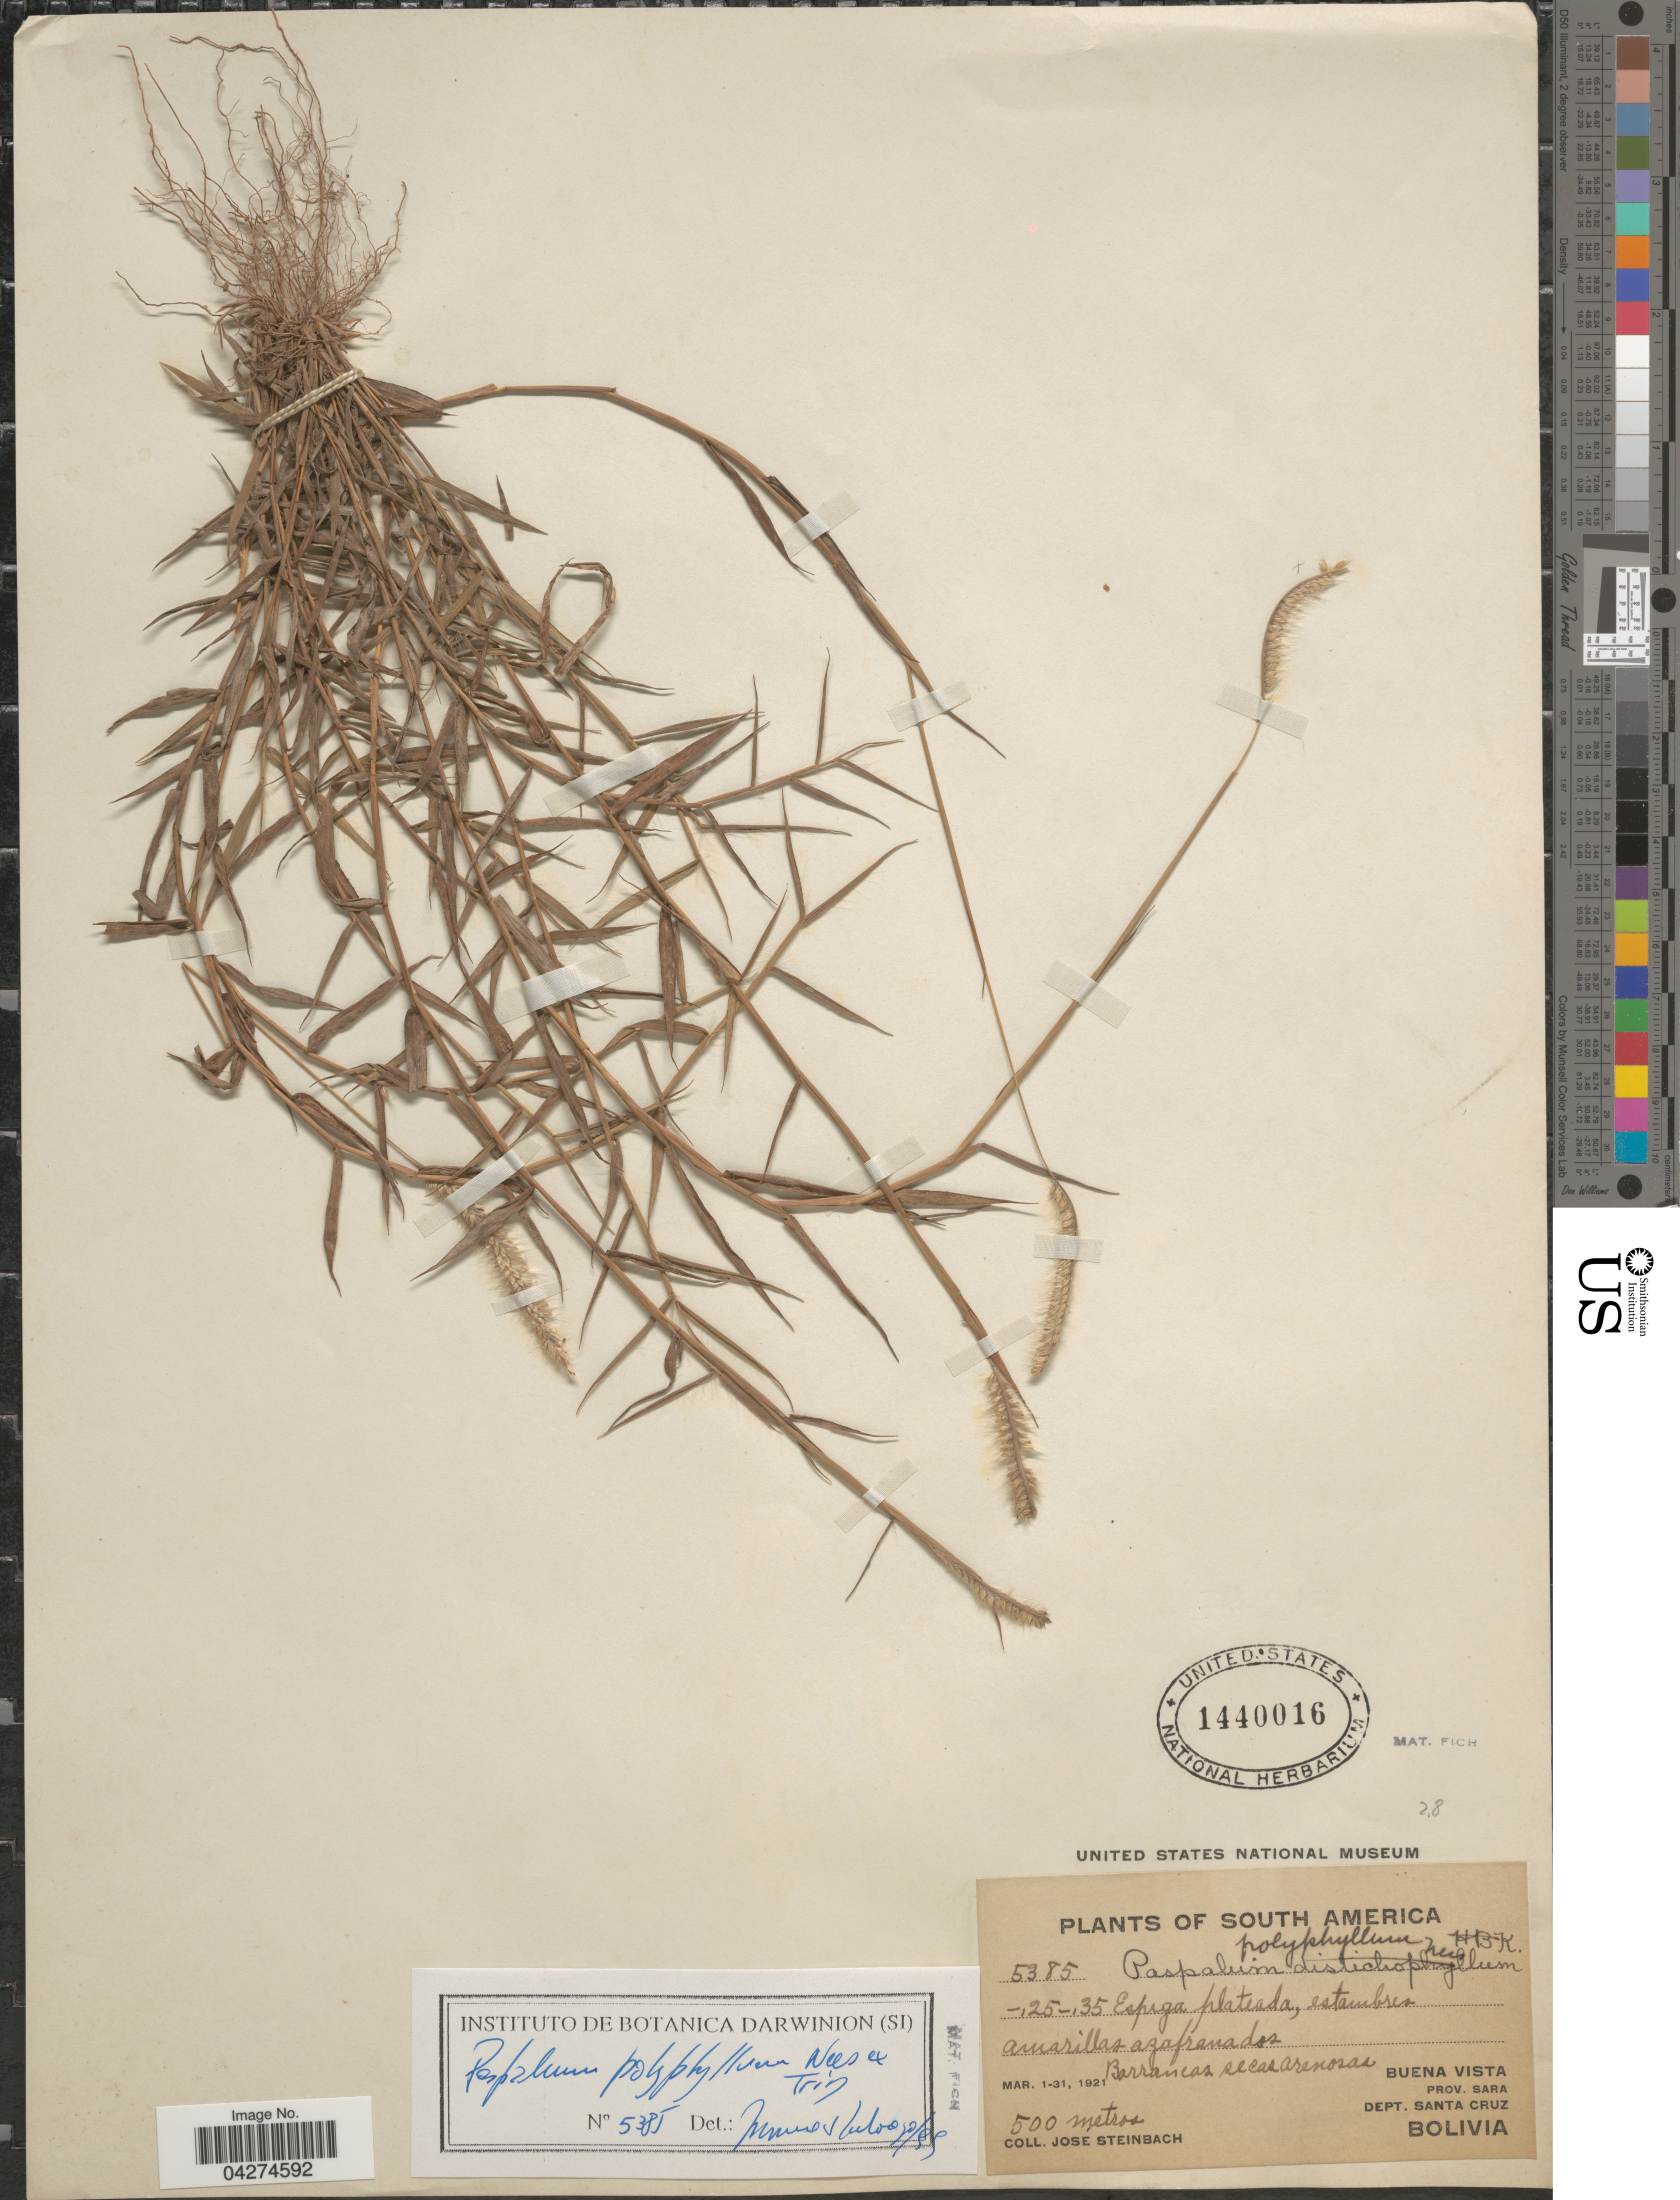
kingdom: Plantae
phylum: Tracheophyta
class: Liliopsida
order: Poales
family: Poaceae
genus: Paspalum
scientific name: Paspalum polyphyllum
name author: Nees ex Trin.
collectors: J. Steinbach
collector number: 5385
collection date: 1921-03-01/1921-03-31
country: Bolivia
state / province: Santa Cruz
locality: Barrancas secas arenosas. Buena Vista. Prov. Sara. Dept. Santa Cruz.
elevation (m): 500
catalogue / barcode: US 1440016